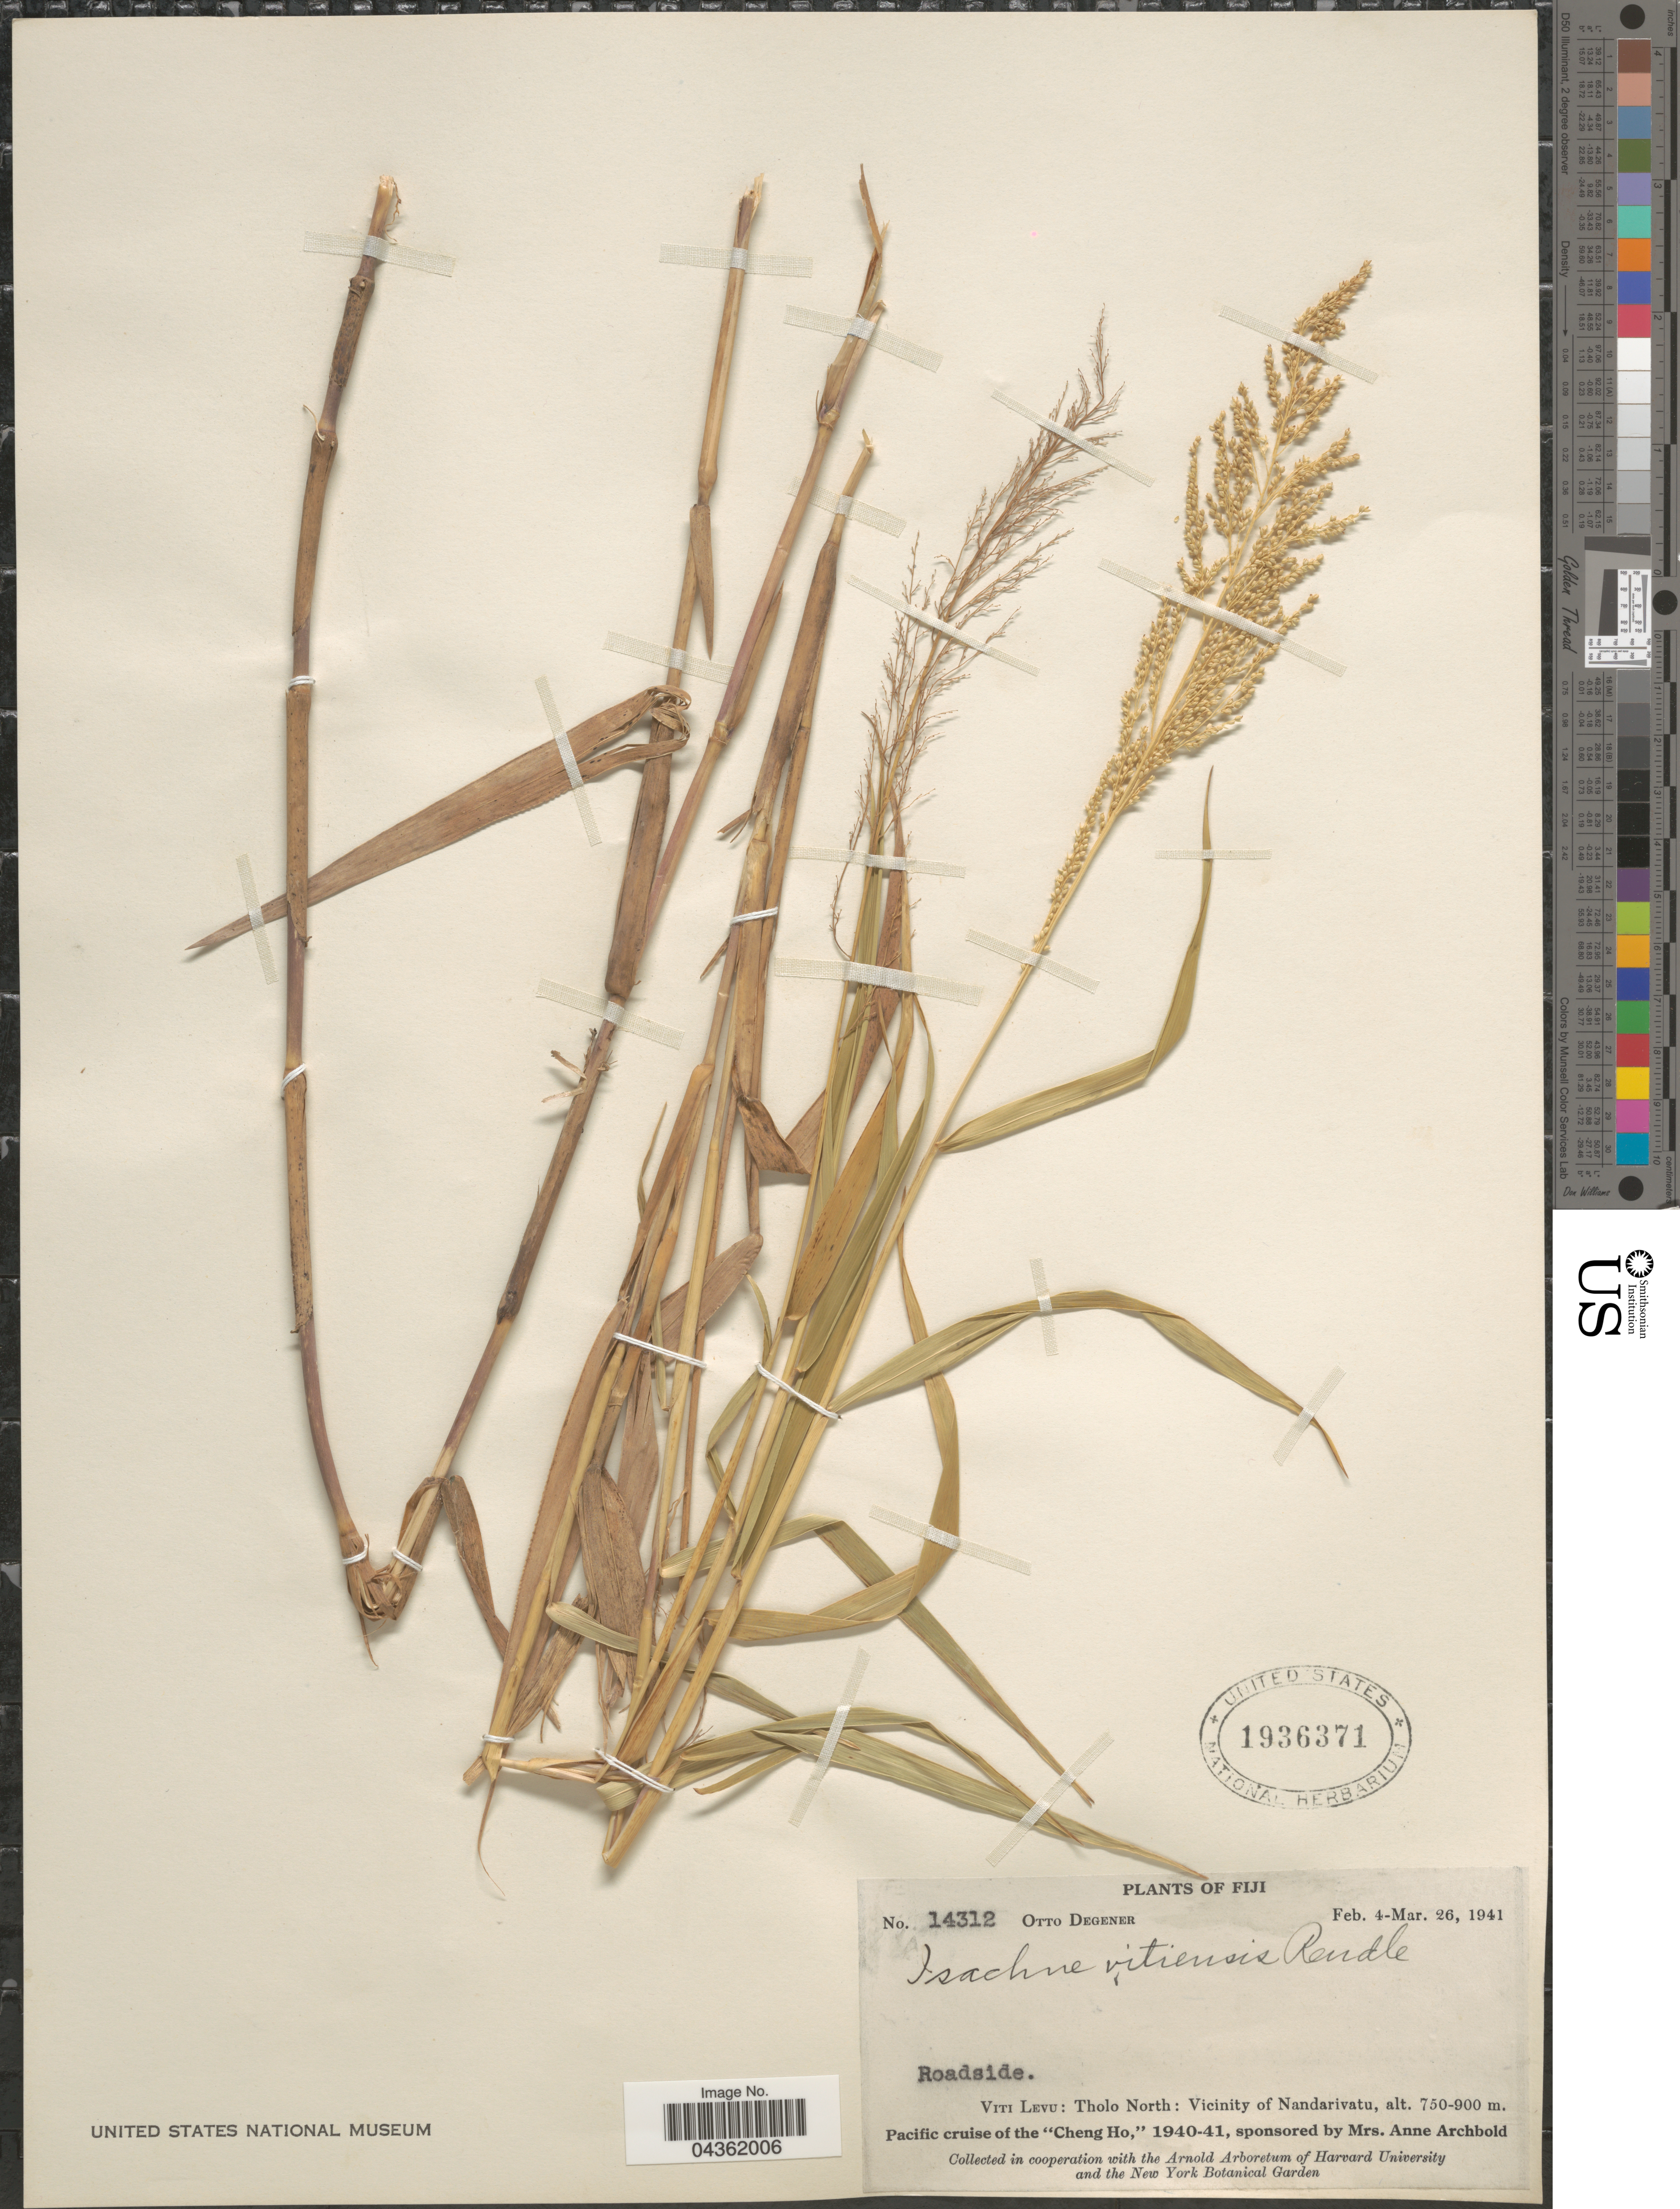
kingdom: Plantae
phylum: Tracheophyta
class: Liliopsida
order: Poales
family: Poaceae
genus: Isachne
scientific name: Isachne vitiensis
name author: Rendle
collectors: O. Degener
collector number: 14312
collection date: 1941-02-04/1941-03-26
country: Fiji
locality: Viti Levu: Tholo North: Vicinity of Nandarivatu. Pacific cruise of the "Cheng Ho," 1940-41.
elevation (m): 750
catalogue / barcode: US 1936371